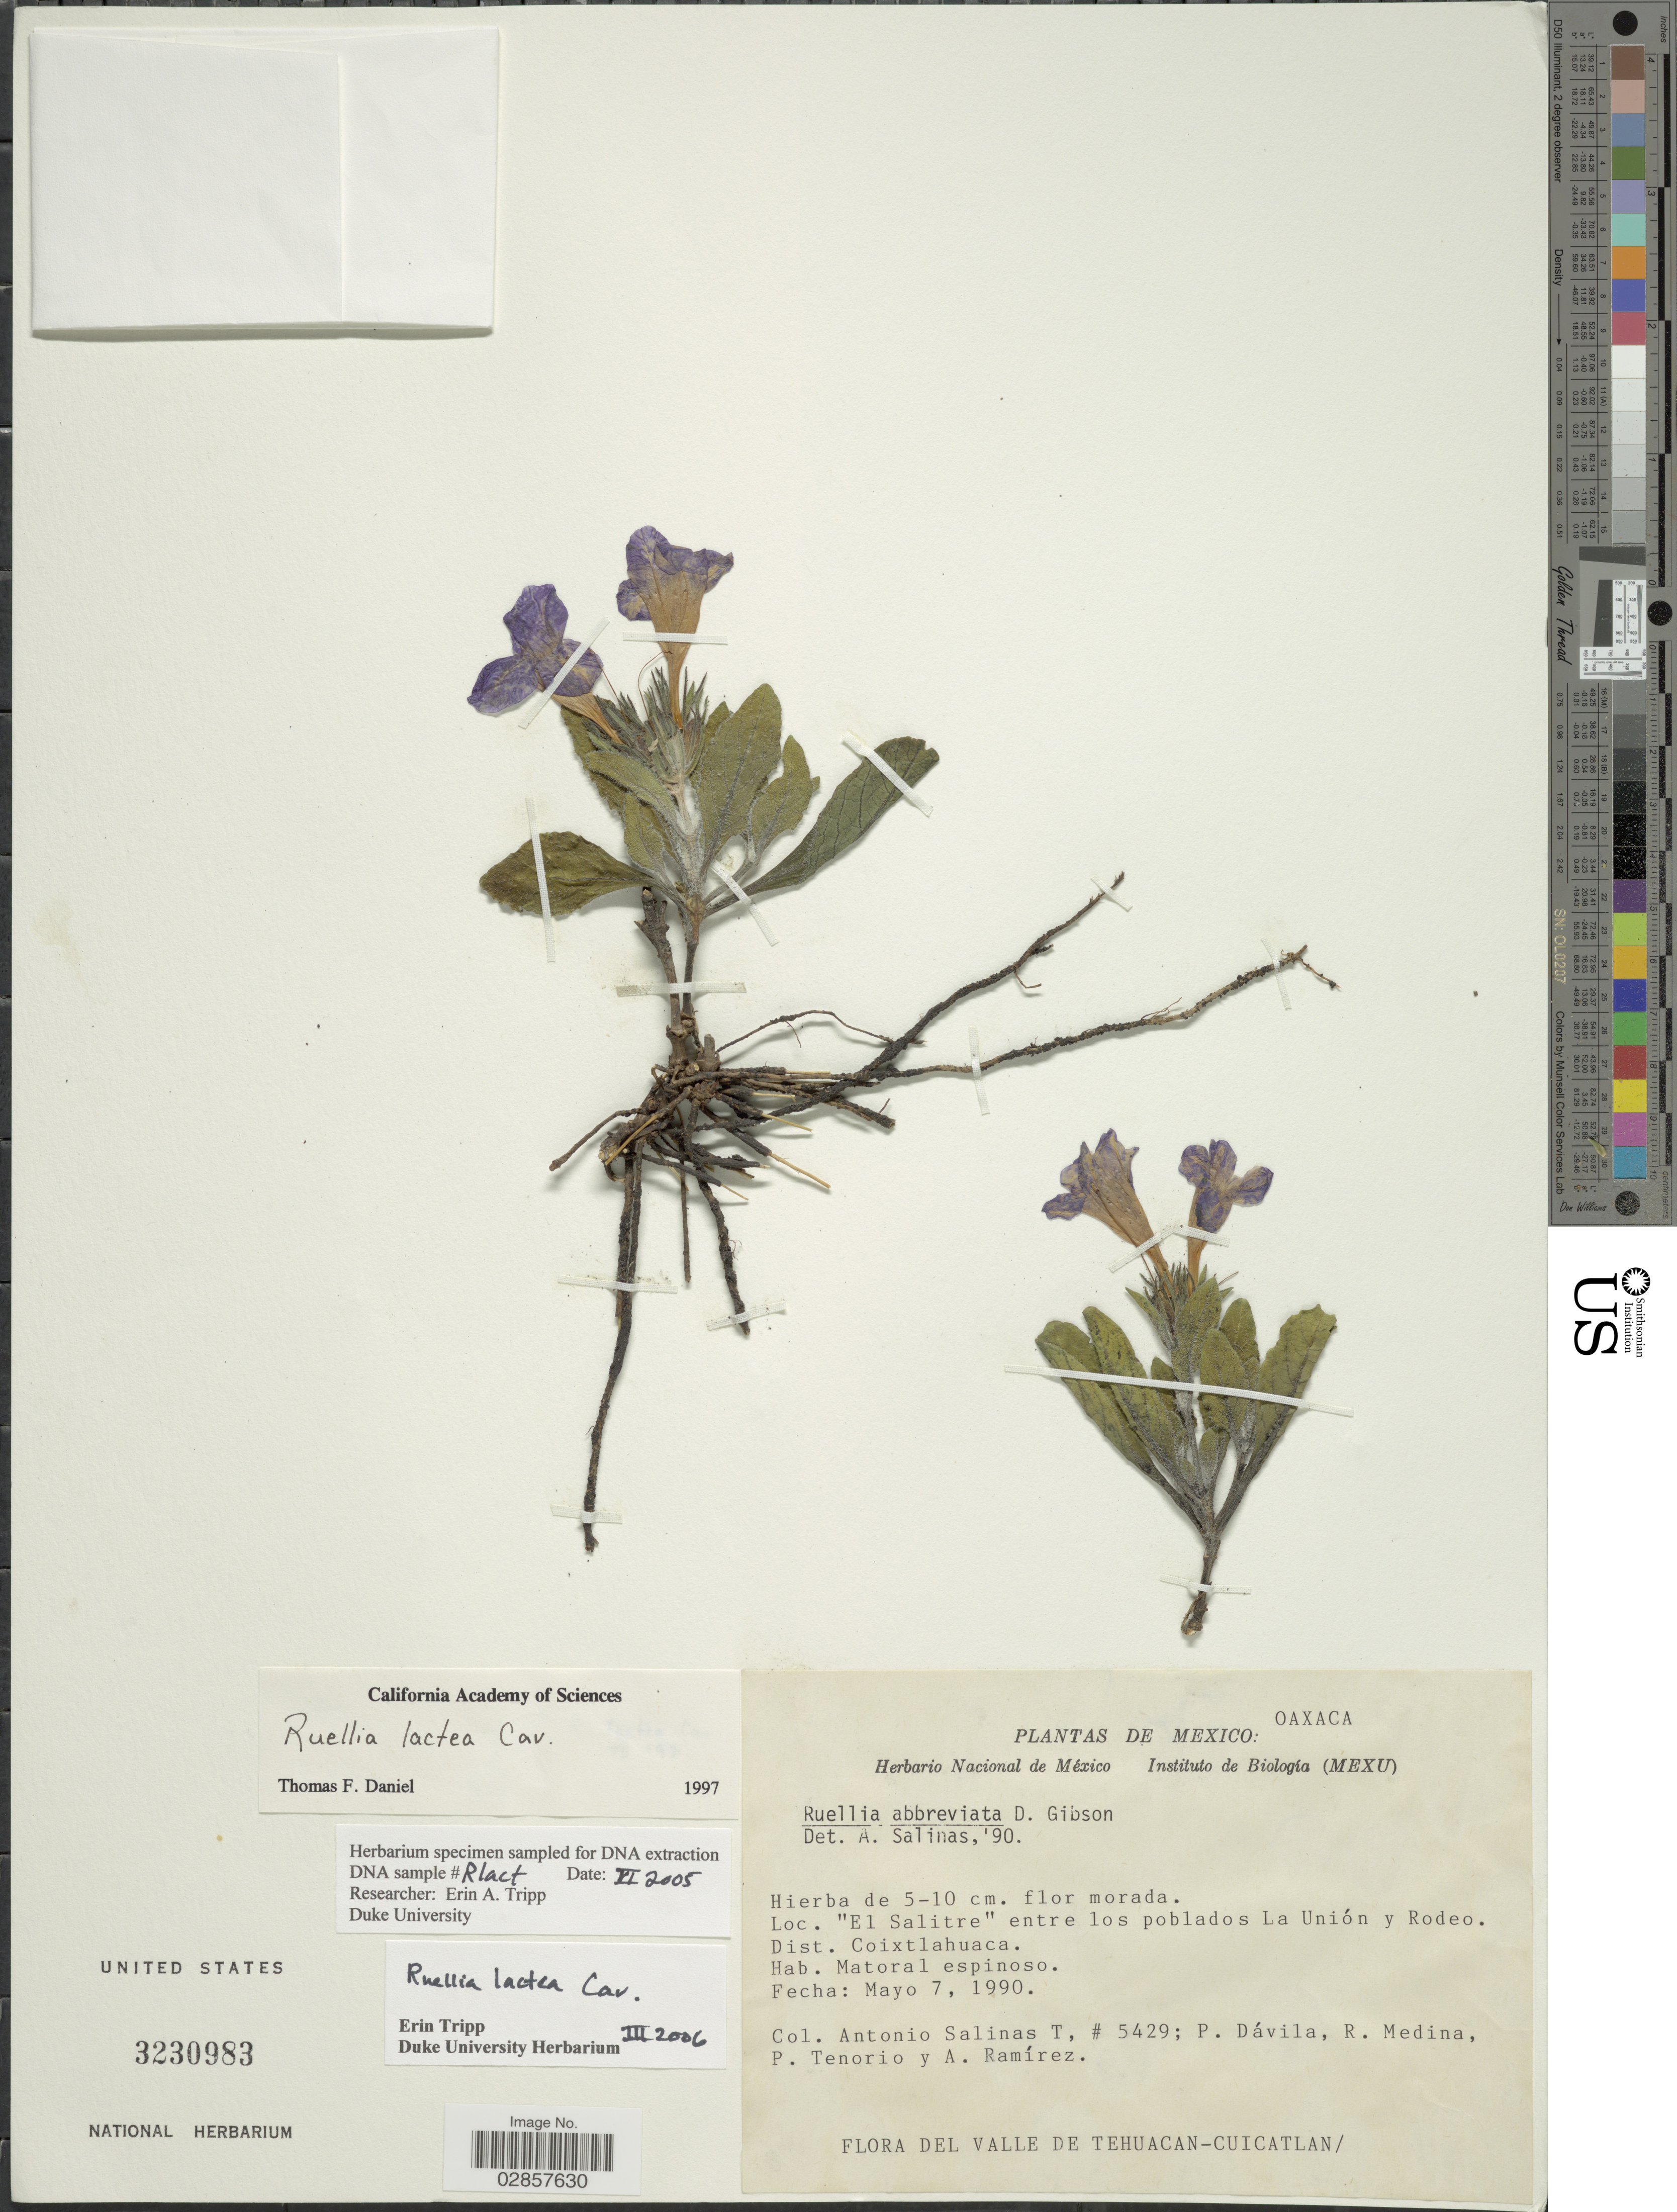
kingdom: Plantae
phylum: Tracheophyta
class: Magnoliopsida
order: Lamiales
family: Acanthaceae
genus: Ruellia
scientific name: Ruellia lactea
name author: Cav.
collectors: A. Salinas T., P. Dávila, R. Medina, Tenorio, P. & A. Ramirez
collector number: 5429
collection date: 1990-05-07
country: Mexico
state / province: Oaxaca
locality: El Salitre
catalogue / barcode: US 3230983